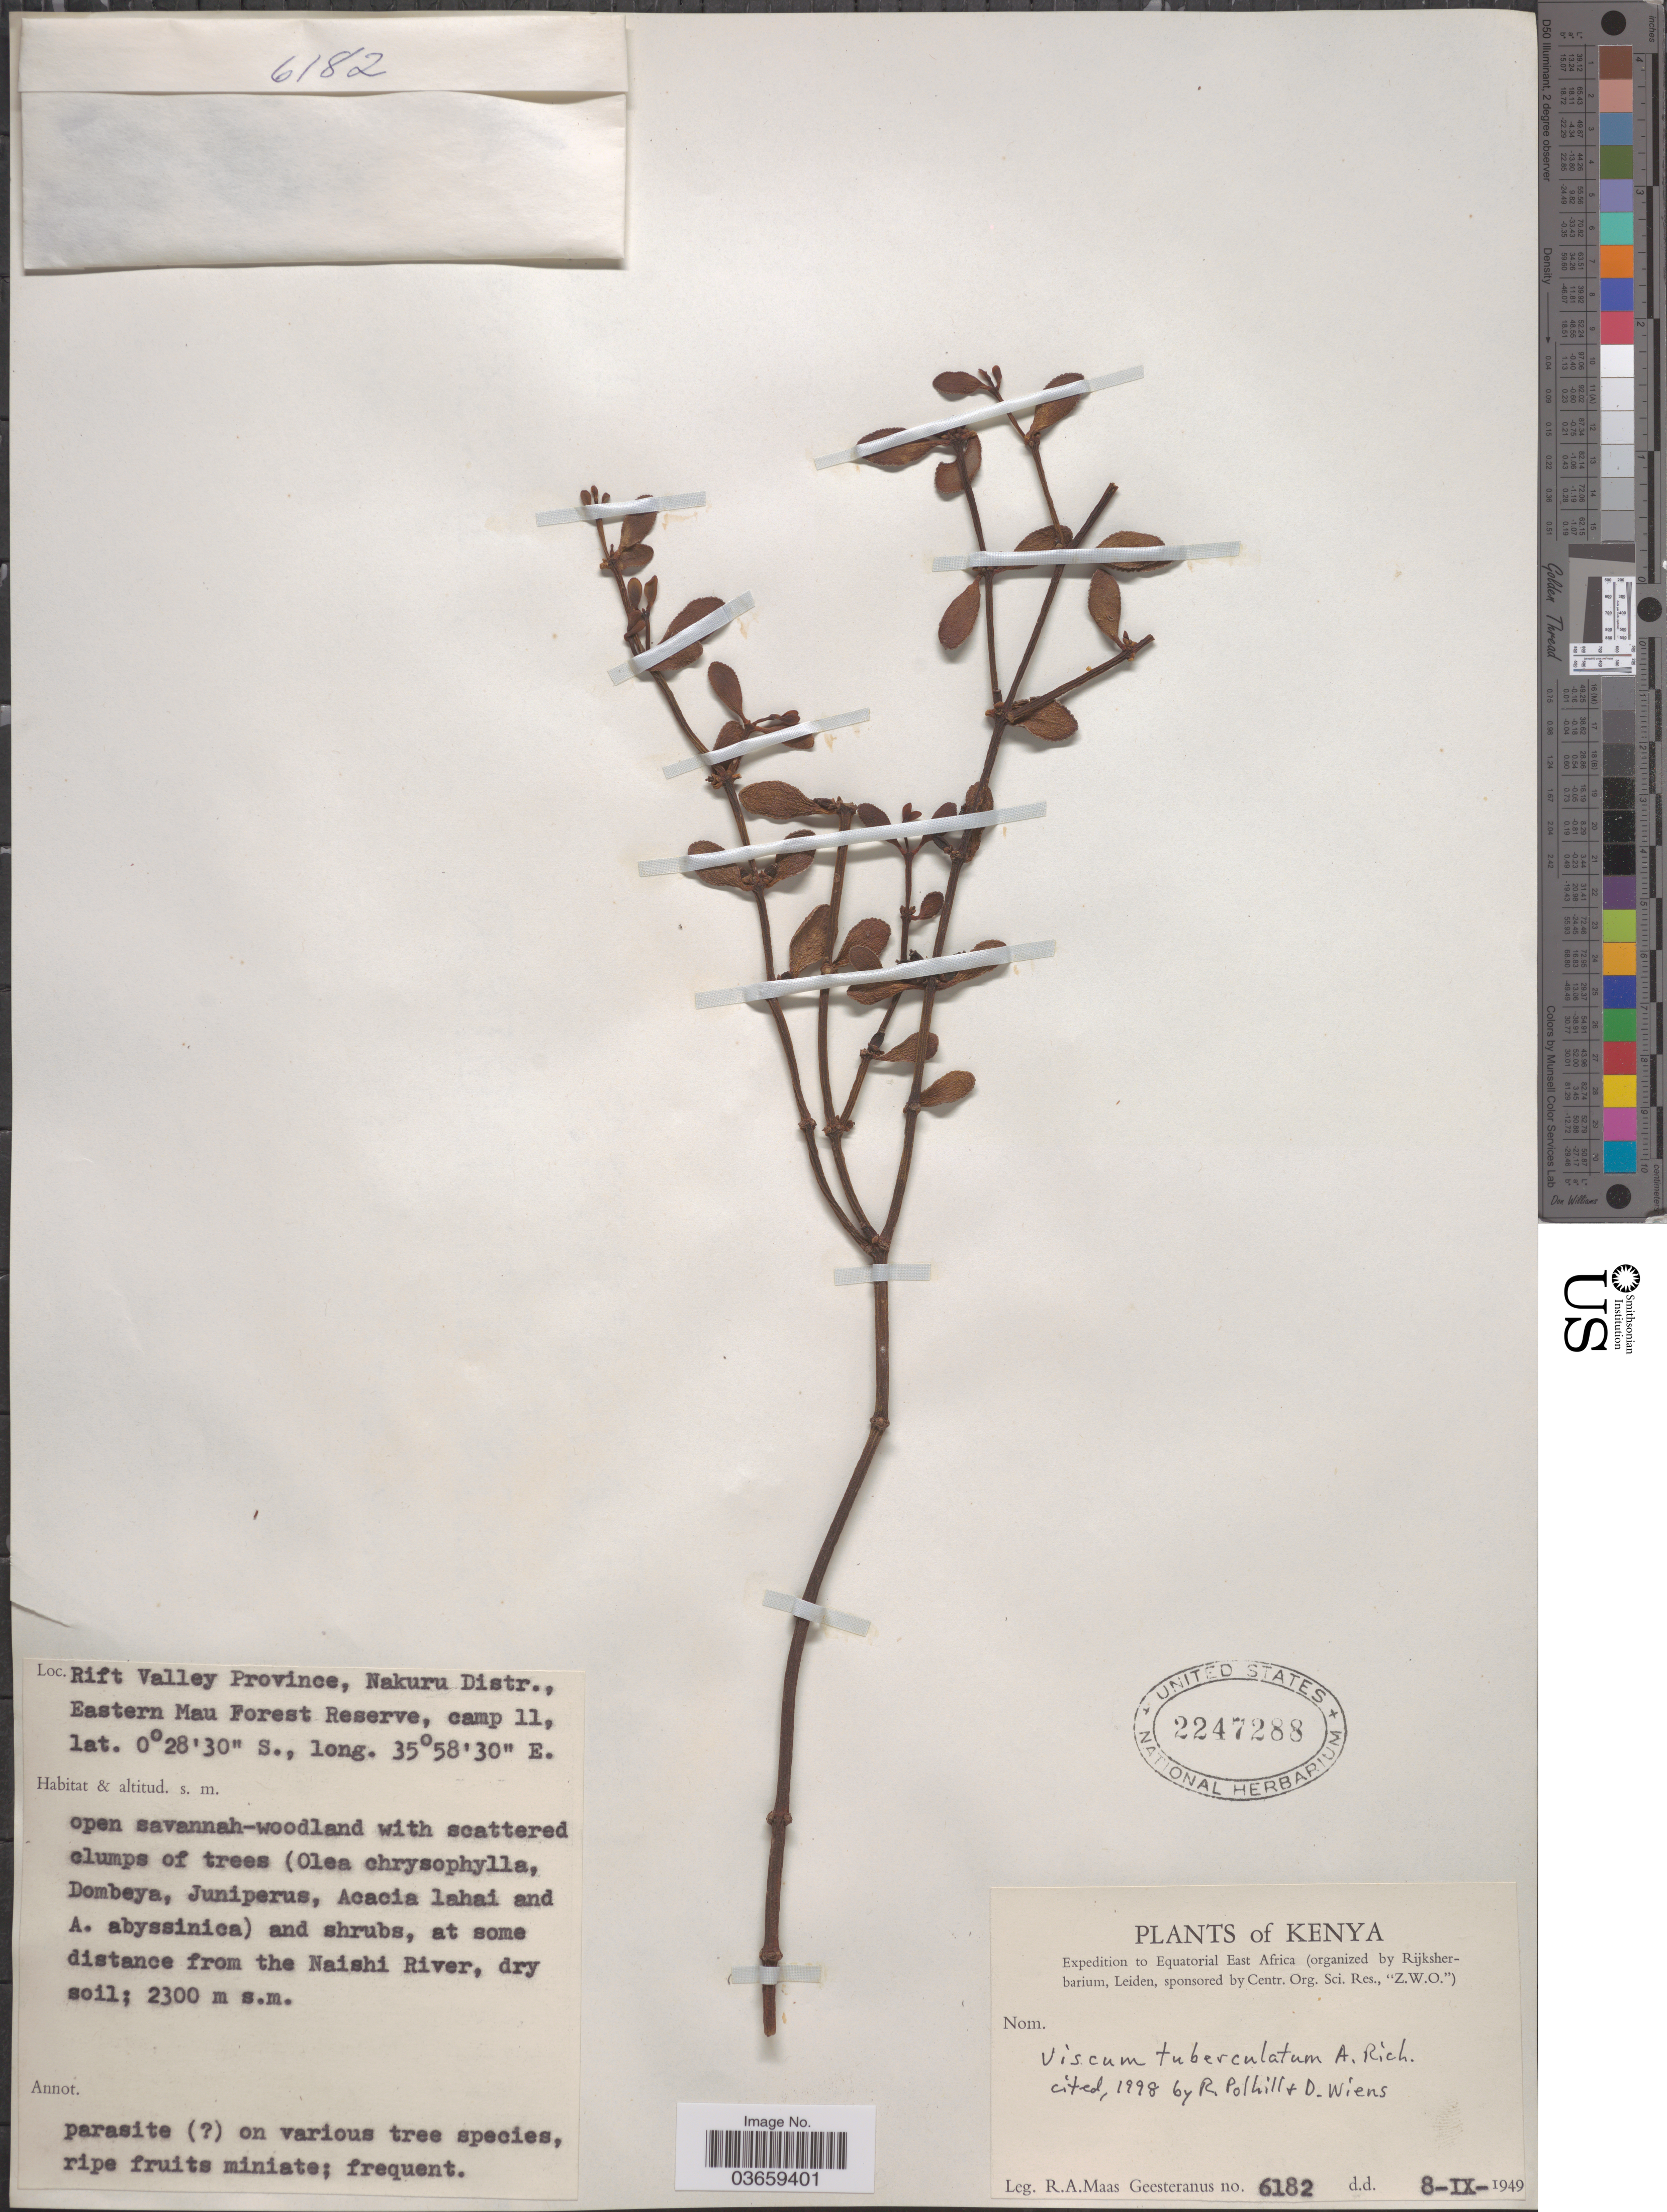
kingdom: Plantae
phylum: Tracheophyta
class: Magnoliopsida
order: Santalales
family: Viscaceae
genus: Viscum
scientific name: Viscum tuberculatum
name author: A. Rich.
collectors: R. A. Maas Geesteranus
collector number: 6182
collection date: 1949-09-08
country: Kenya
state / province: Nakuru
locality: Rift Valley Province, Nakuru Distr., Eastern Mau Forest Reserve, camp 11. At some distance from the Naishi River.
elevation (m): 2300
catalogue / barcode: US 2247288